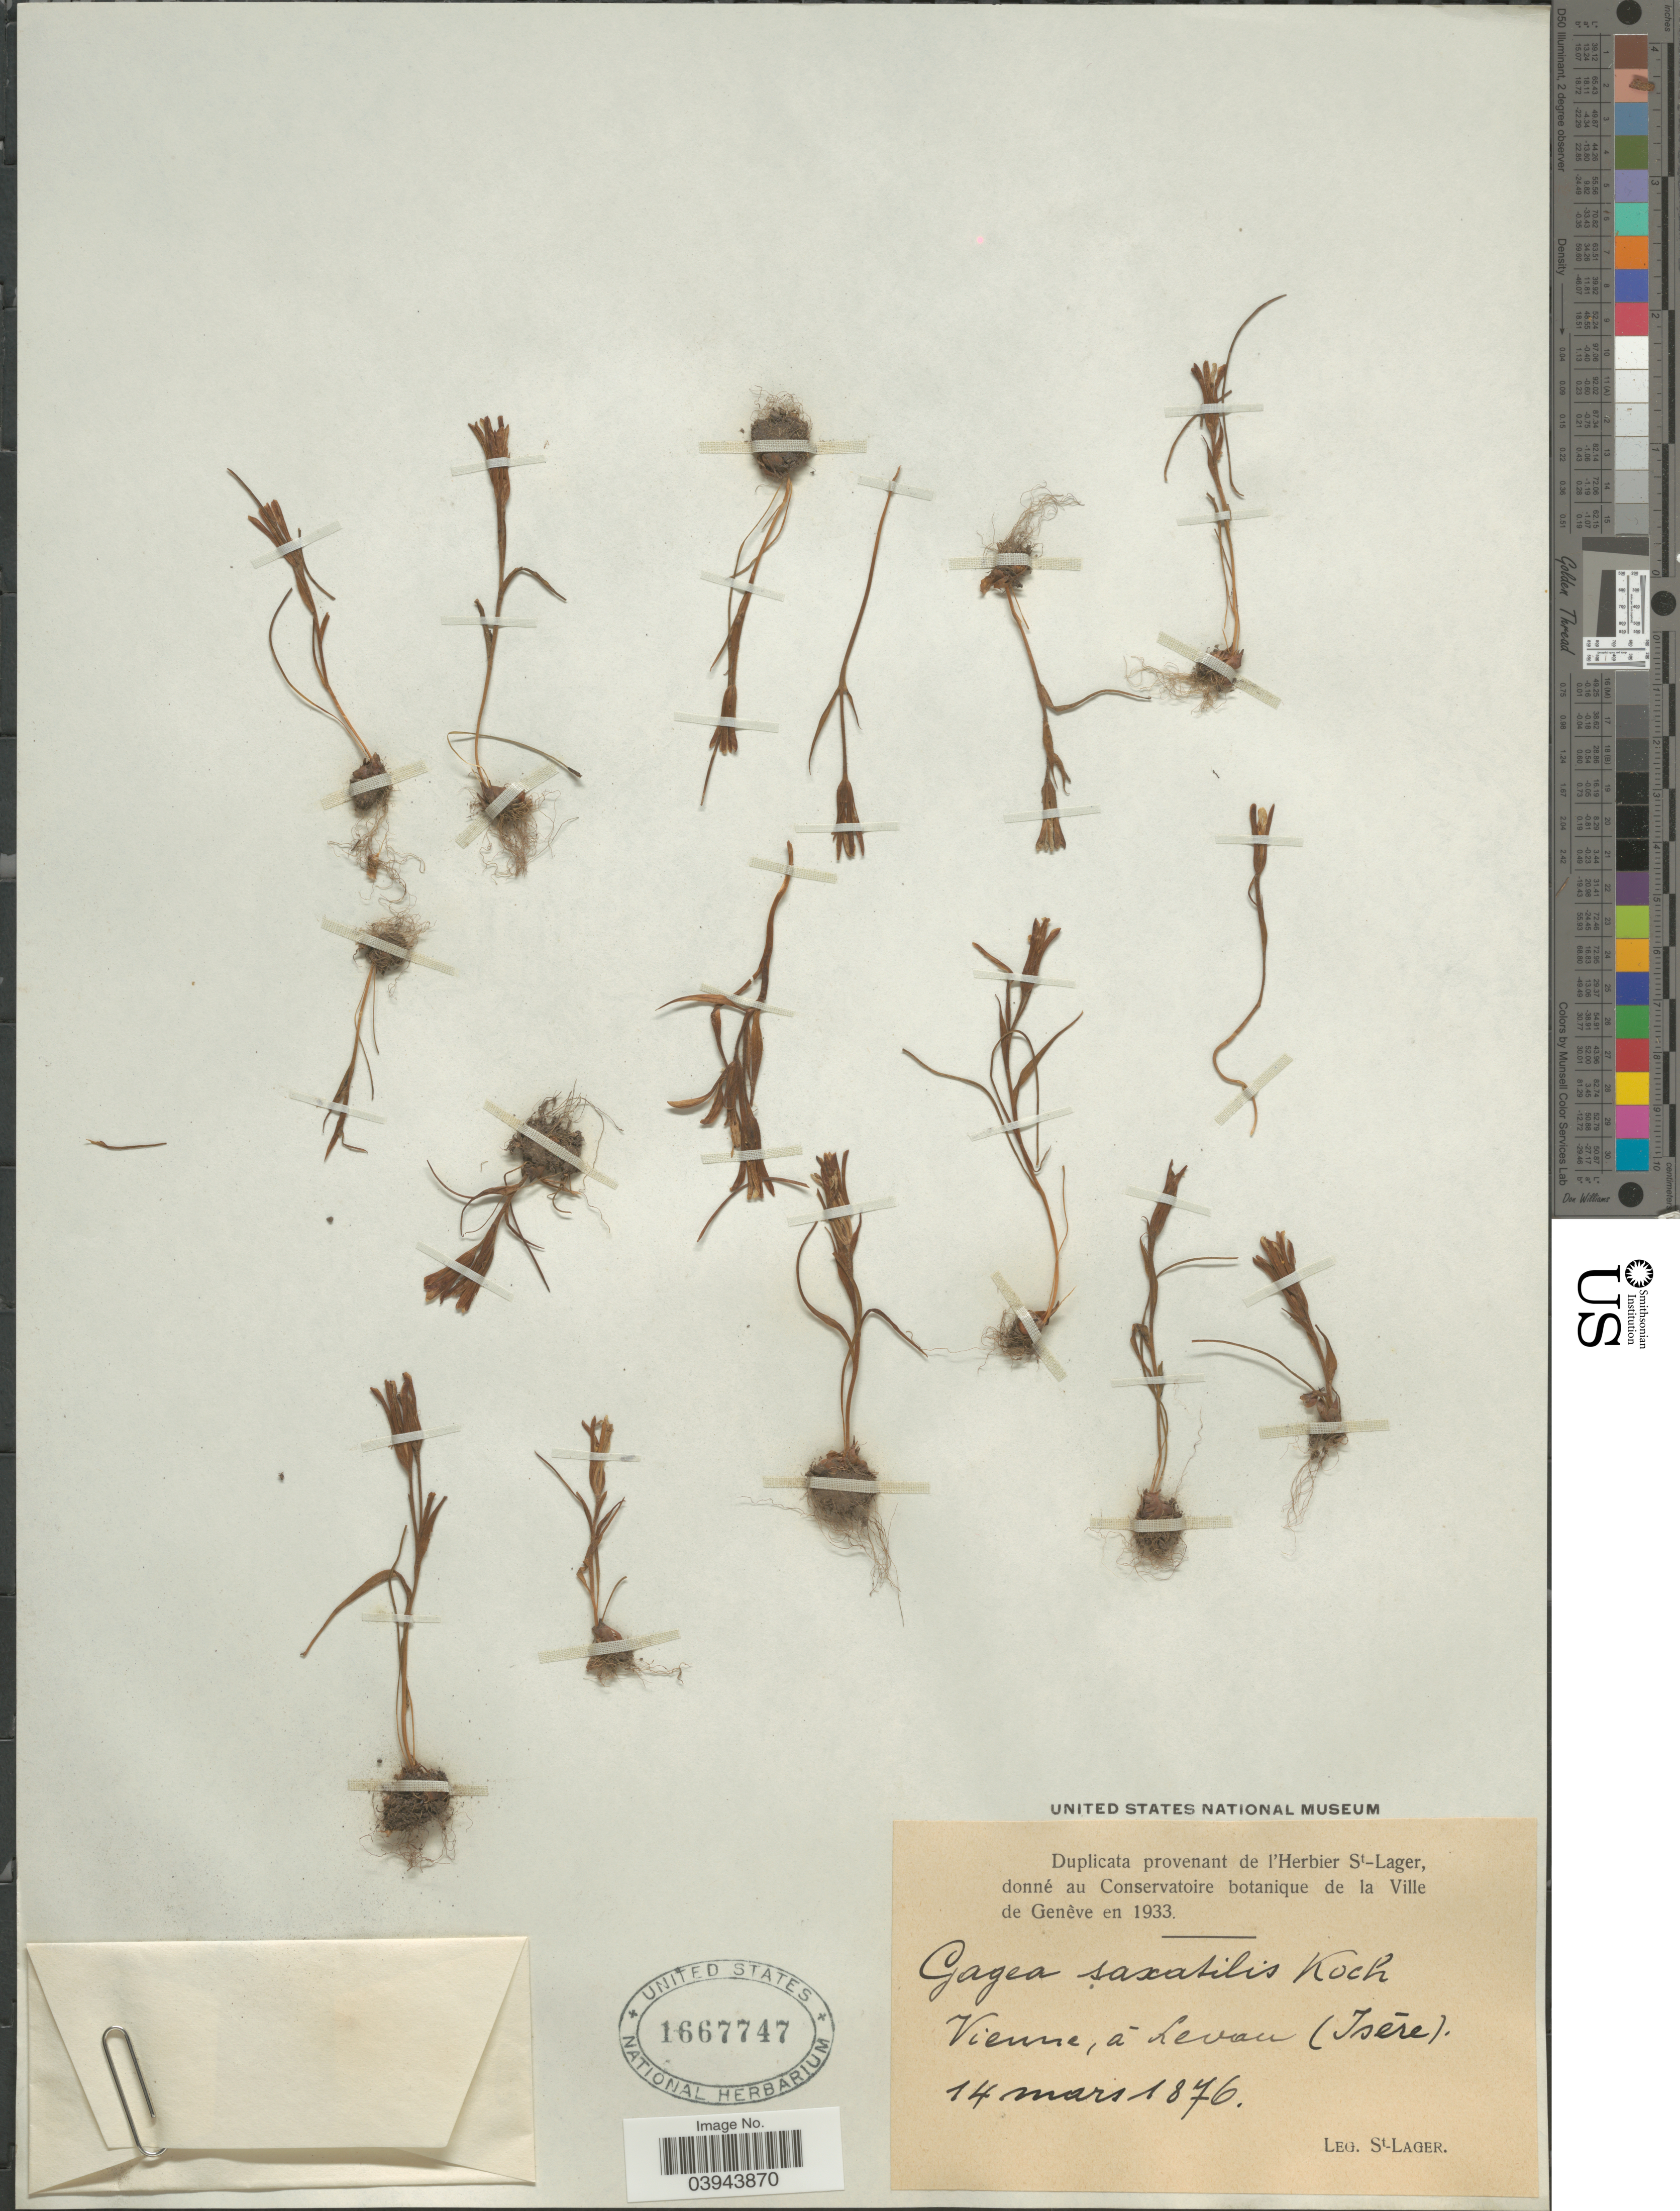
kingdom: Plantae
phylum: Tracheophyta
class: Liliopsida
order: Liliales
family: Liliaceae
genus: Gagea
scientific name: Gagea saxatilis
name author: Schult. f.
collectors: -. St. Lager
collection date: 1876-03-14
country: France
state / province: Auvergne-Rhône-Alpes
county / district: Isère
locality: Vienne, á Levan (Isére).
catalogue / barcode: US 1667747